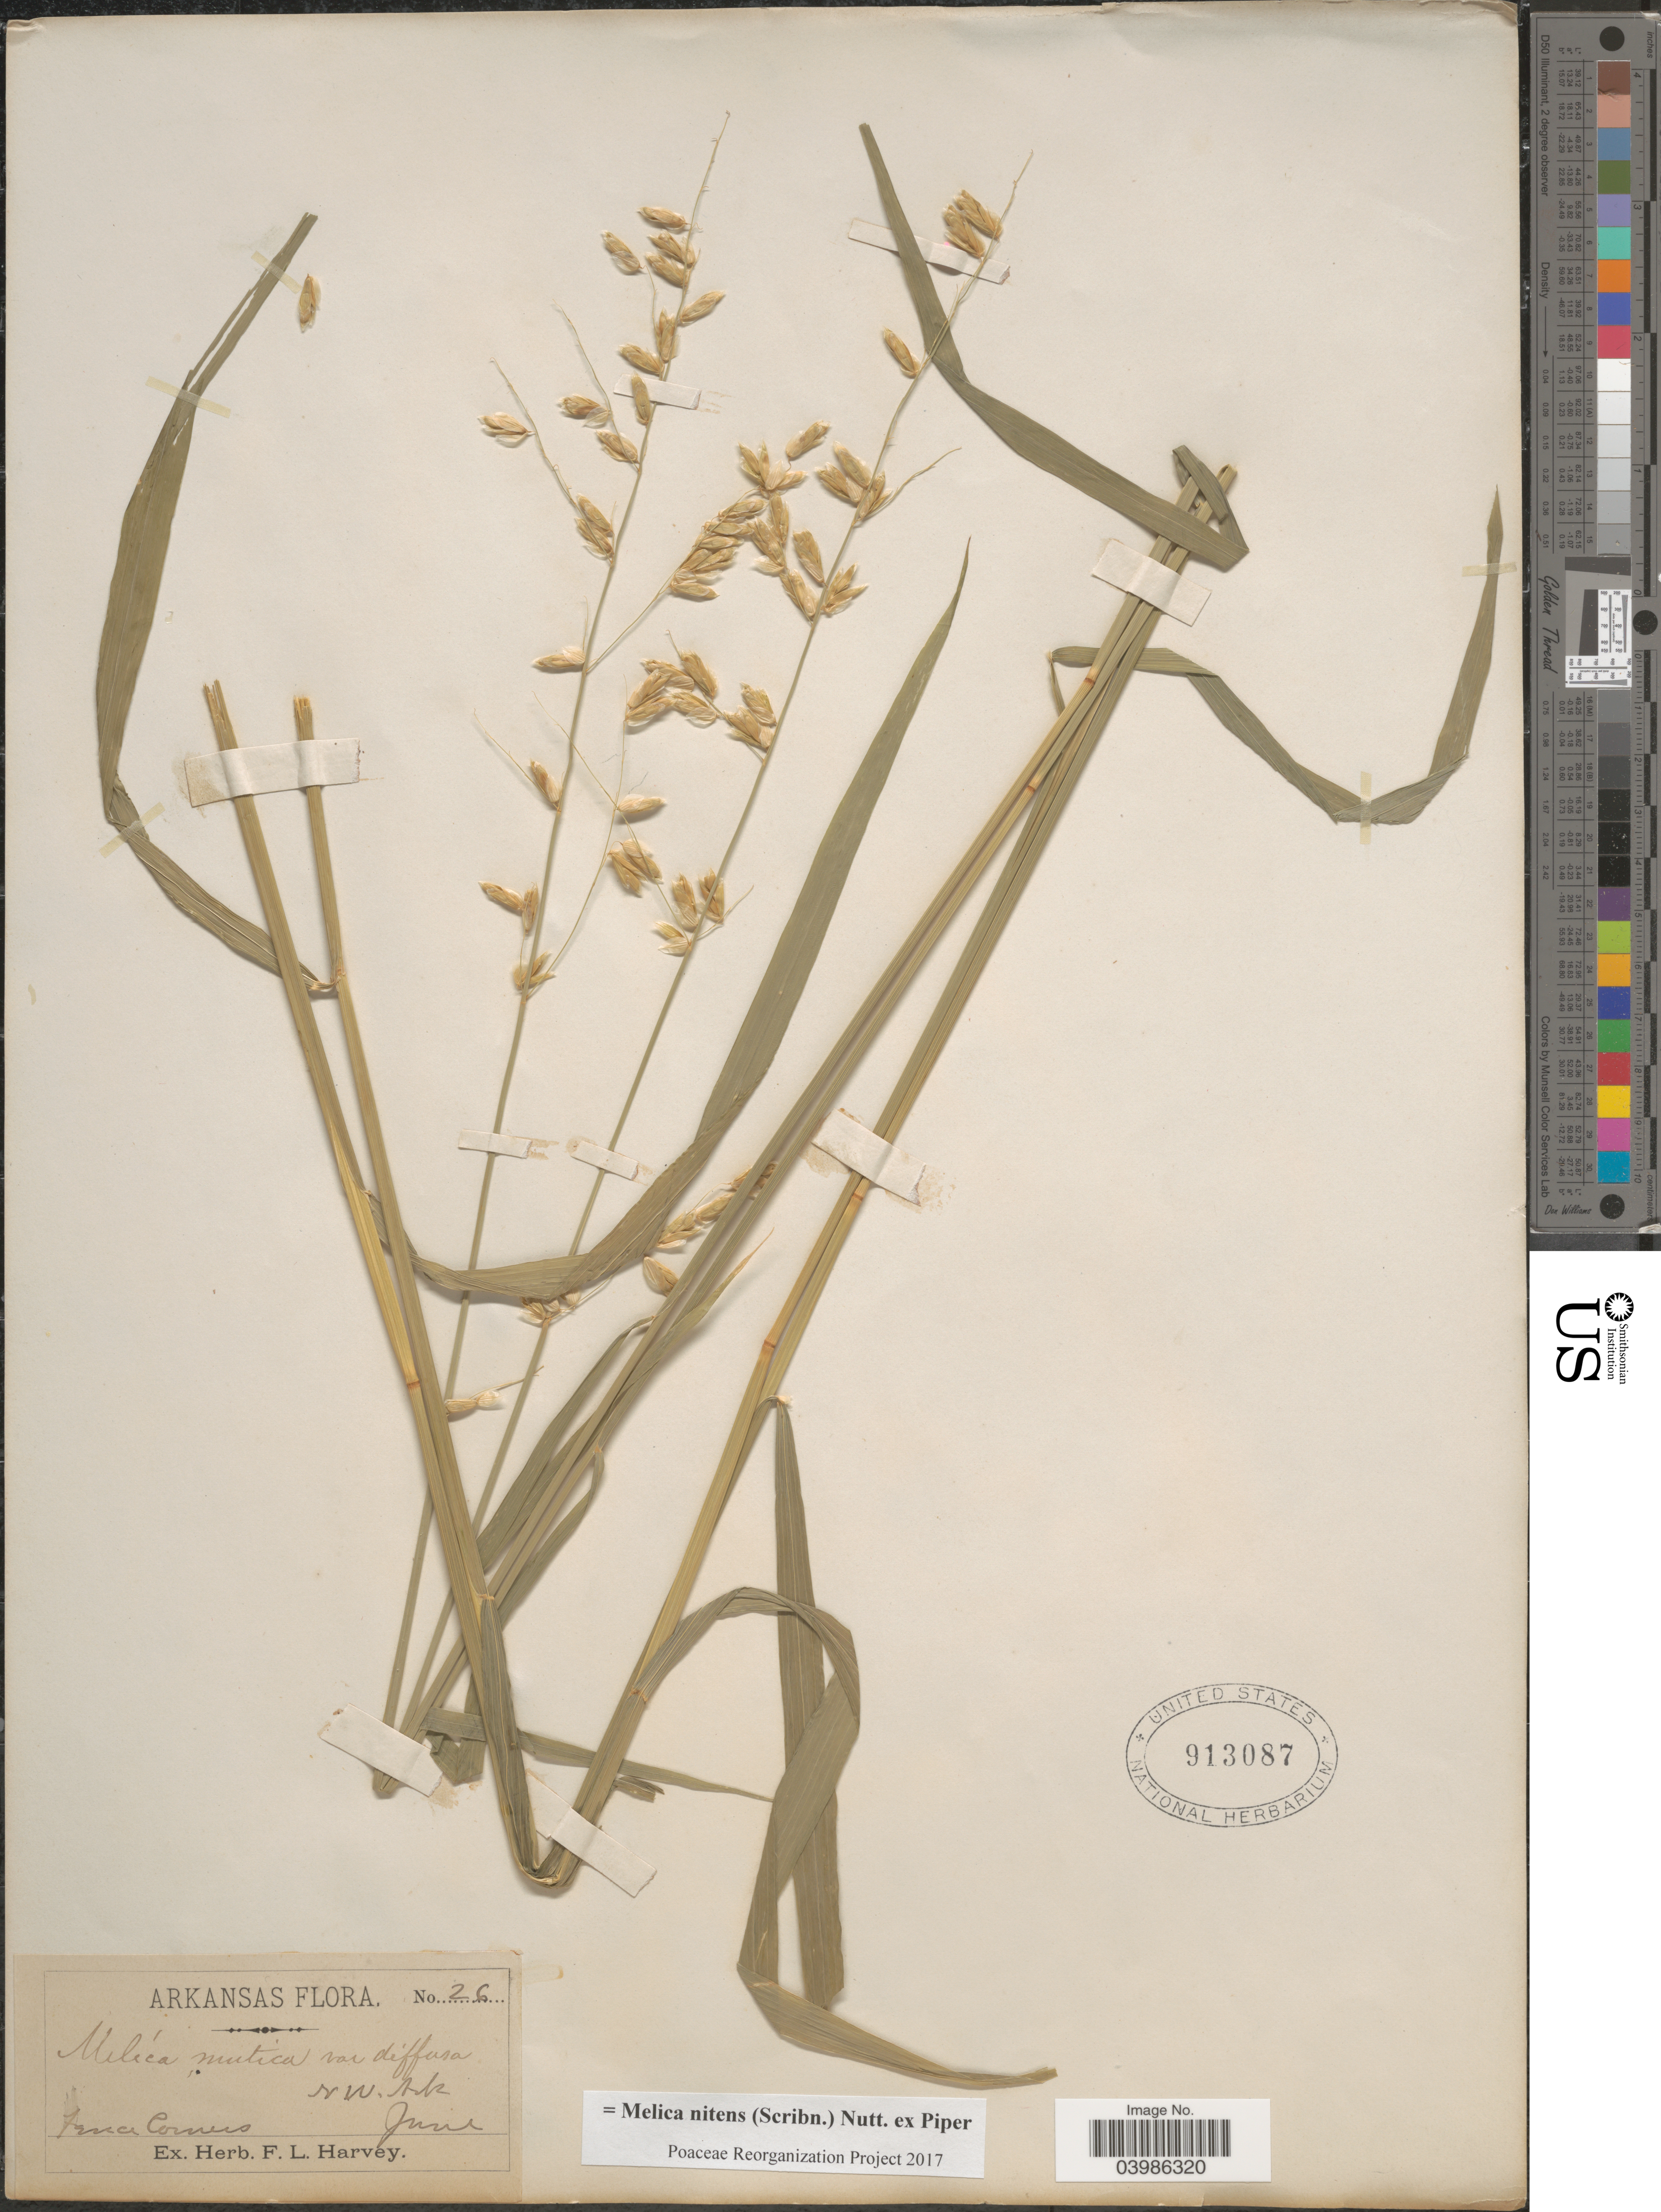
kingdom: Plantae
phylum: Tracheophyta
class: Liliopsida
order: Poales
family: Poaceae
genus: Melica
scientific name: Melica nitens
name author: (Scribn.) Nutt. ex Piper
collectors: ex herb. F. L. Harvey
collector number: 26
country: United States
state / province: Arkansas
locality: N.W. Ark. Fence Corners.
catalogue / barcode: US 913087